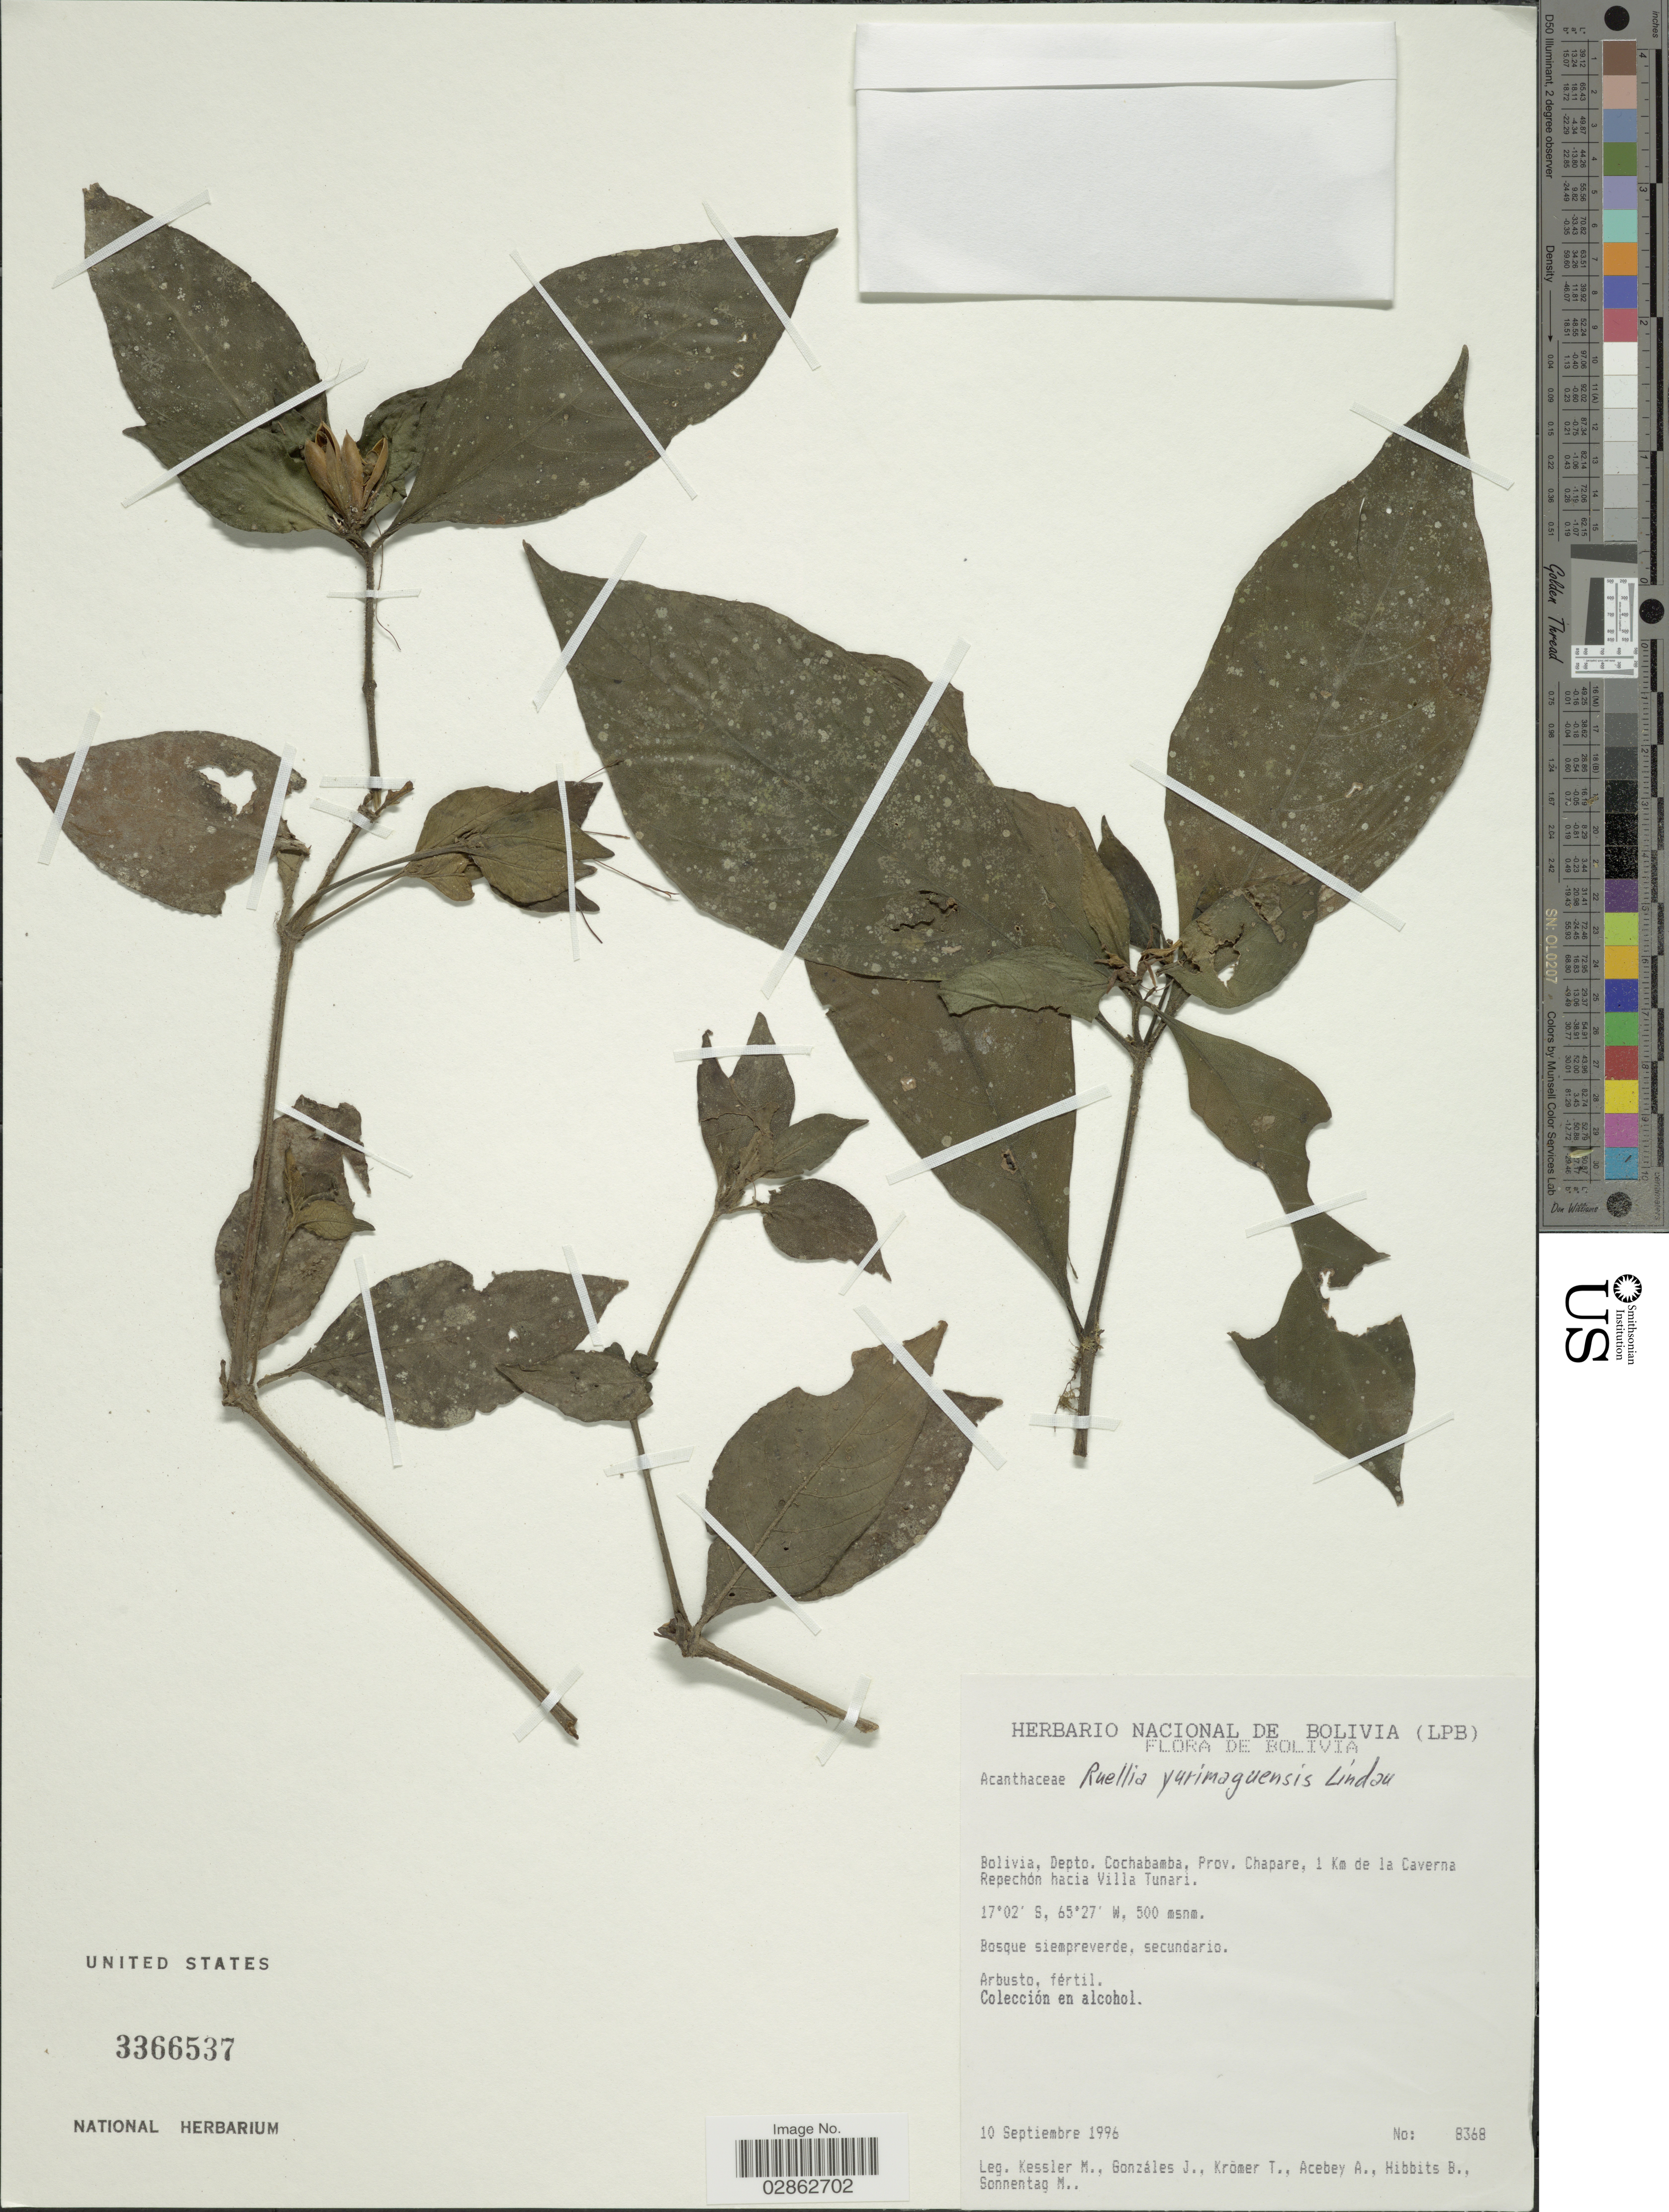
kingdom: Plantae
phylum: Tracheophyta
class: Magnoliopsida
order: Lamiales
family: Acanthaceae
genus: Ruellia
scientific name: Ruellia yurimaguensis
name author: Lindau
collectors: M. Kessler, J. Gonzales, T. Krömer, A. Acebey & et al.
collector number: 8368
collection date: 1996-09-10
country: Bolivia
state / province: Cochabamba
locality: Depto. Cochabamba. Prov. Chapare, 1 Km de la Caverna Repechón hacia Villa Tunari.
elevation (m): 500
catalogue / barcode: US 3366537